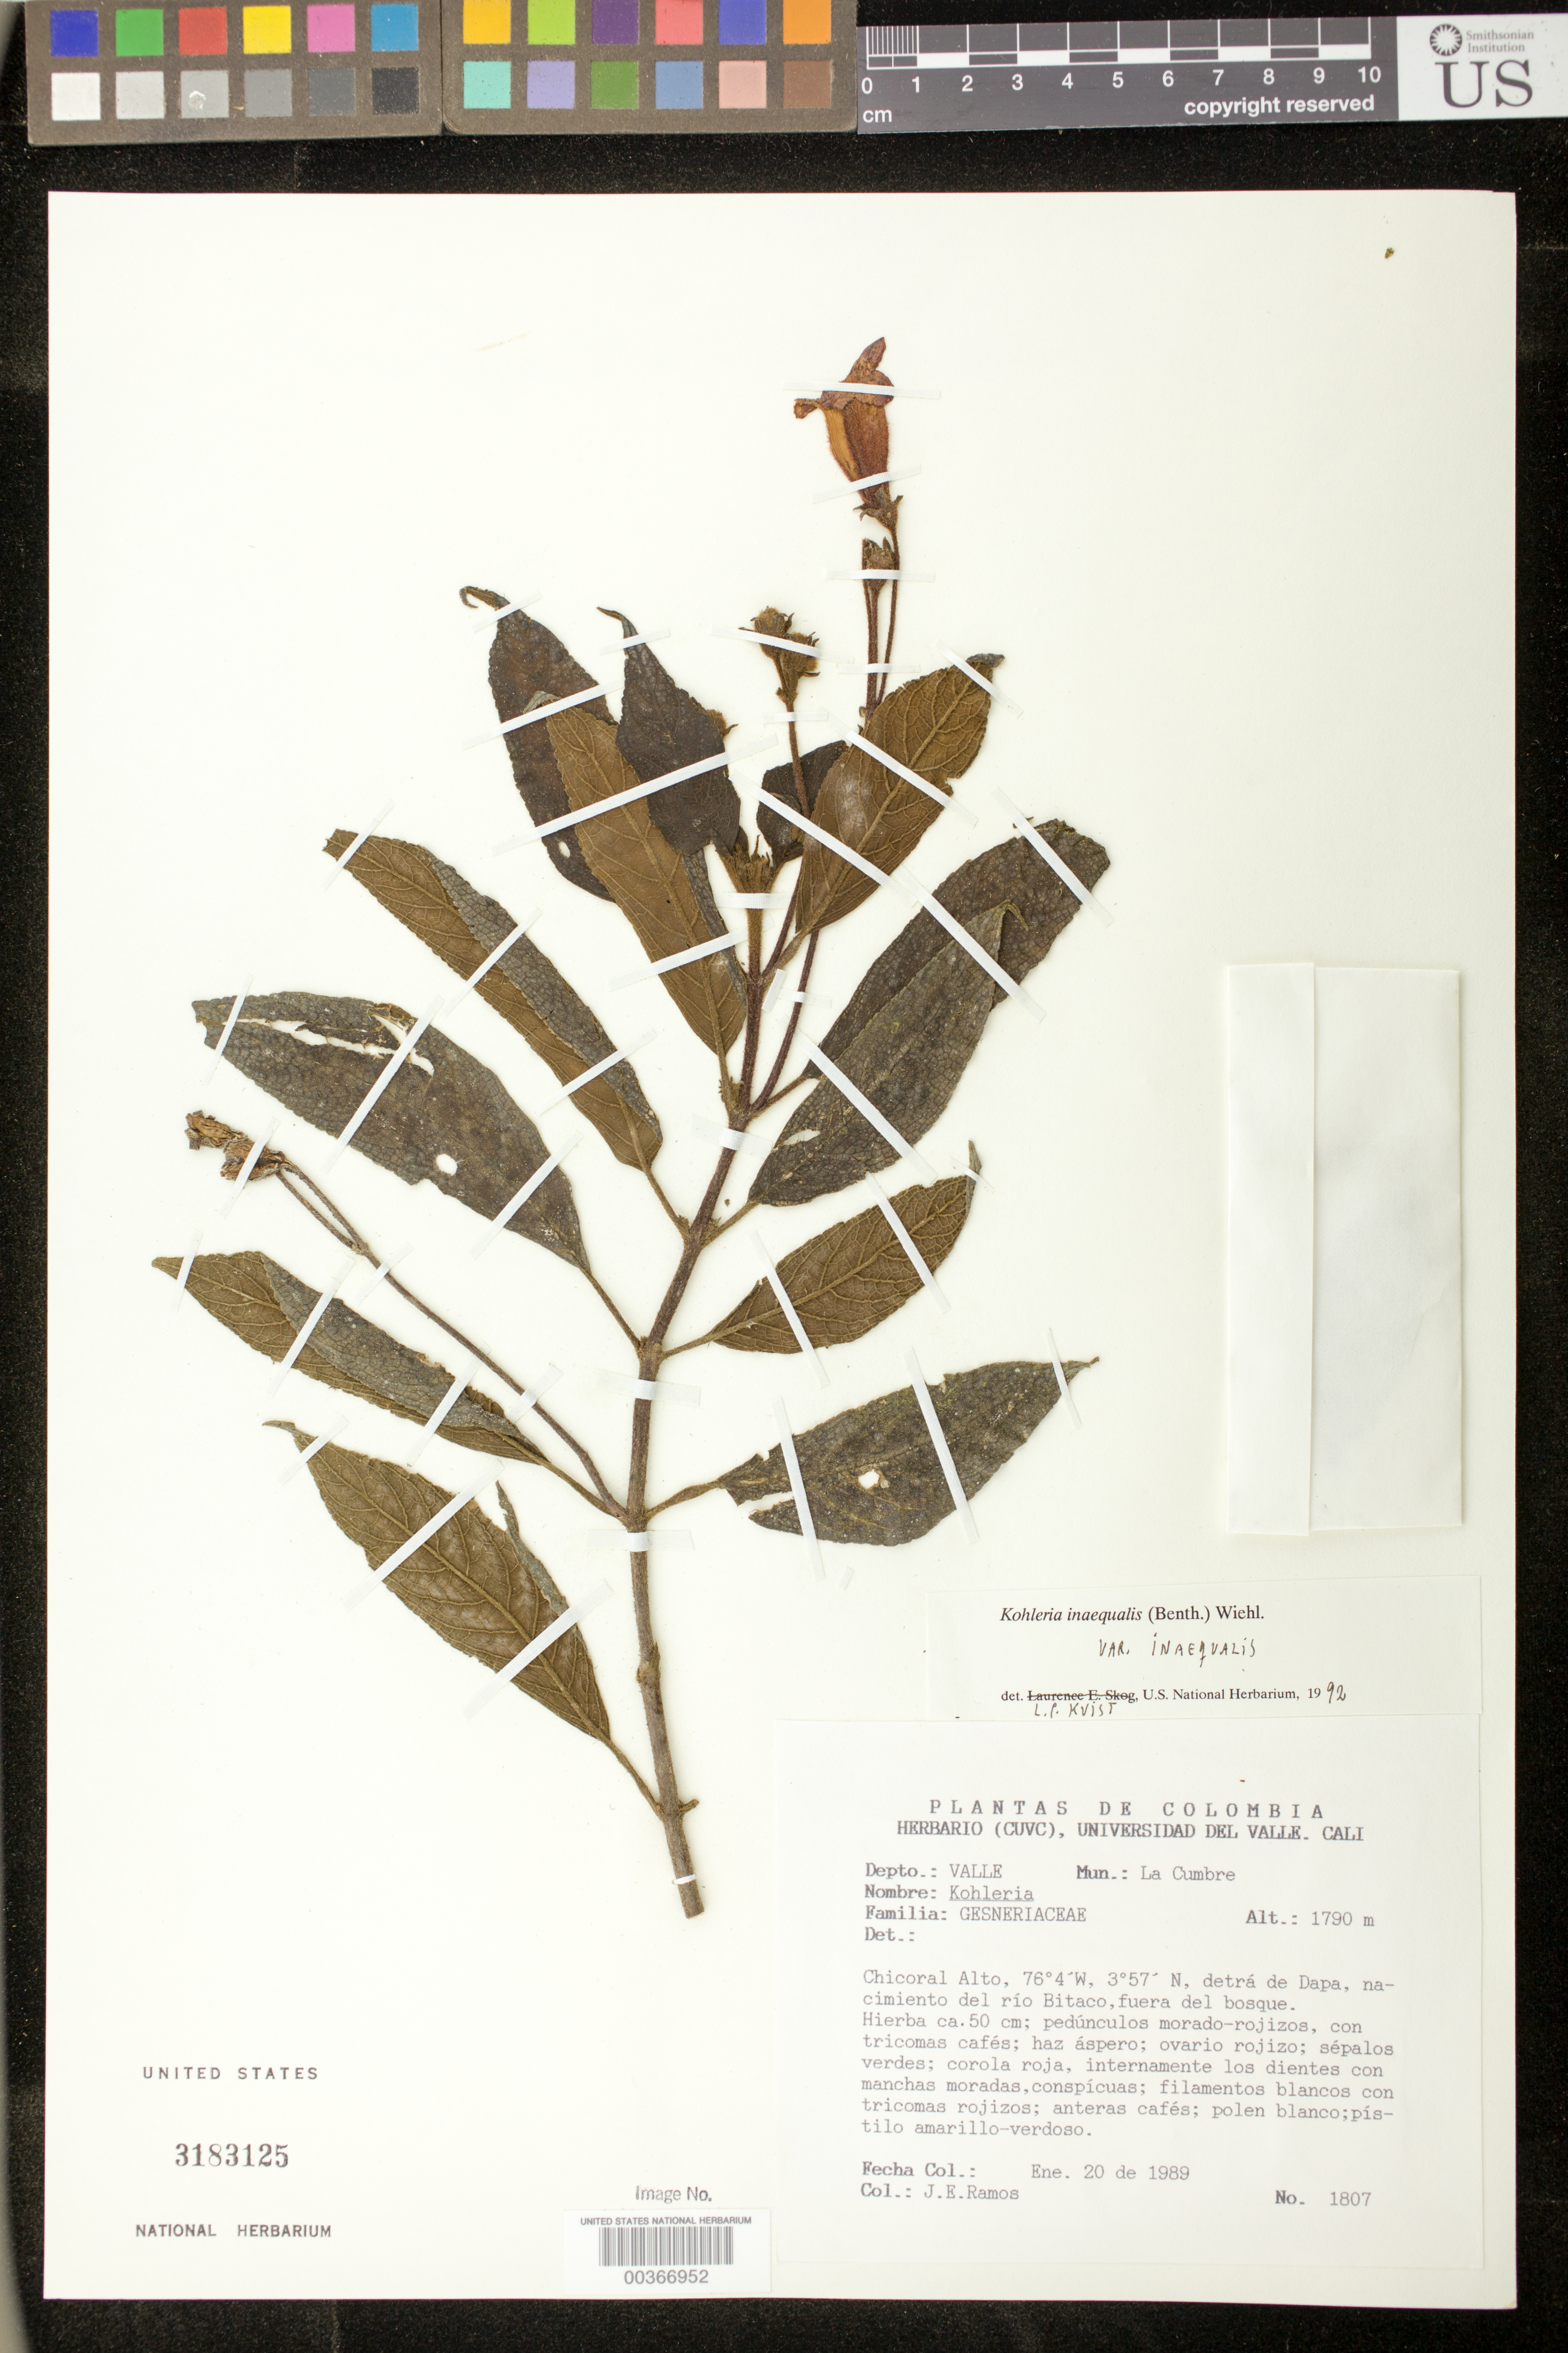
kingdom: Plantae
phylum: Tracheophyta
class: Magnoliopsida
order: Lamiales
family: Gesneriaceae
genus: Kohleria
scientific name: Kohleria inaequalis var. inaequalis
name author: (Benth.) Wiehler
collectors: J. E. Ramos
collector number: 1807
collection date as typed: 20 Jan 1989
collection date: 1989-01-20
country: Colombia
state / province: Valle del Cauca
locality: Depto. Valle, Mun. La Cumbre, Chicoral Alto, detra de Dapa, nacimiento del Rio Bitaco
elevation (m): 1790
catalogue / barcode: US 3183125